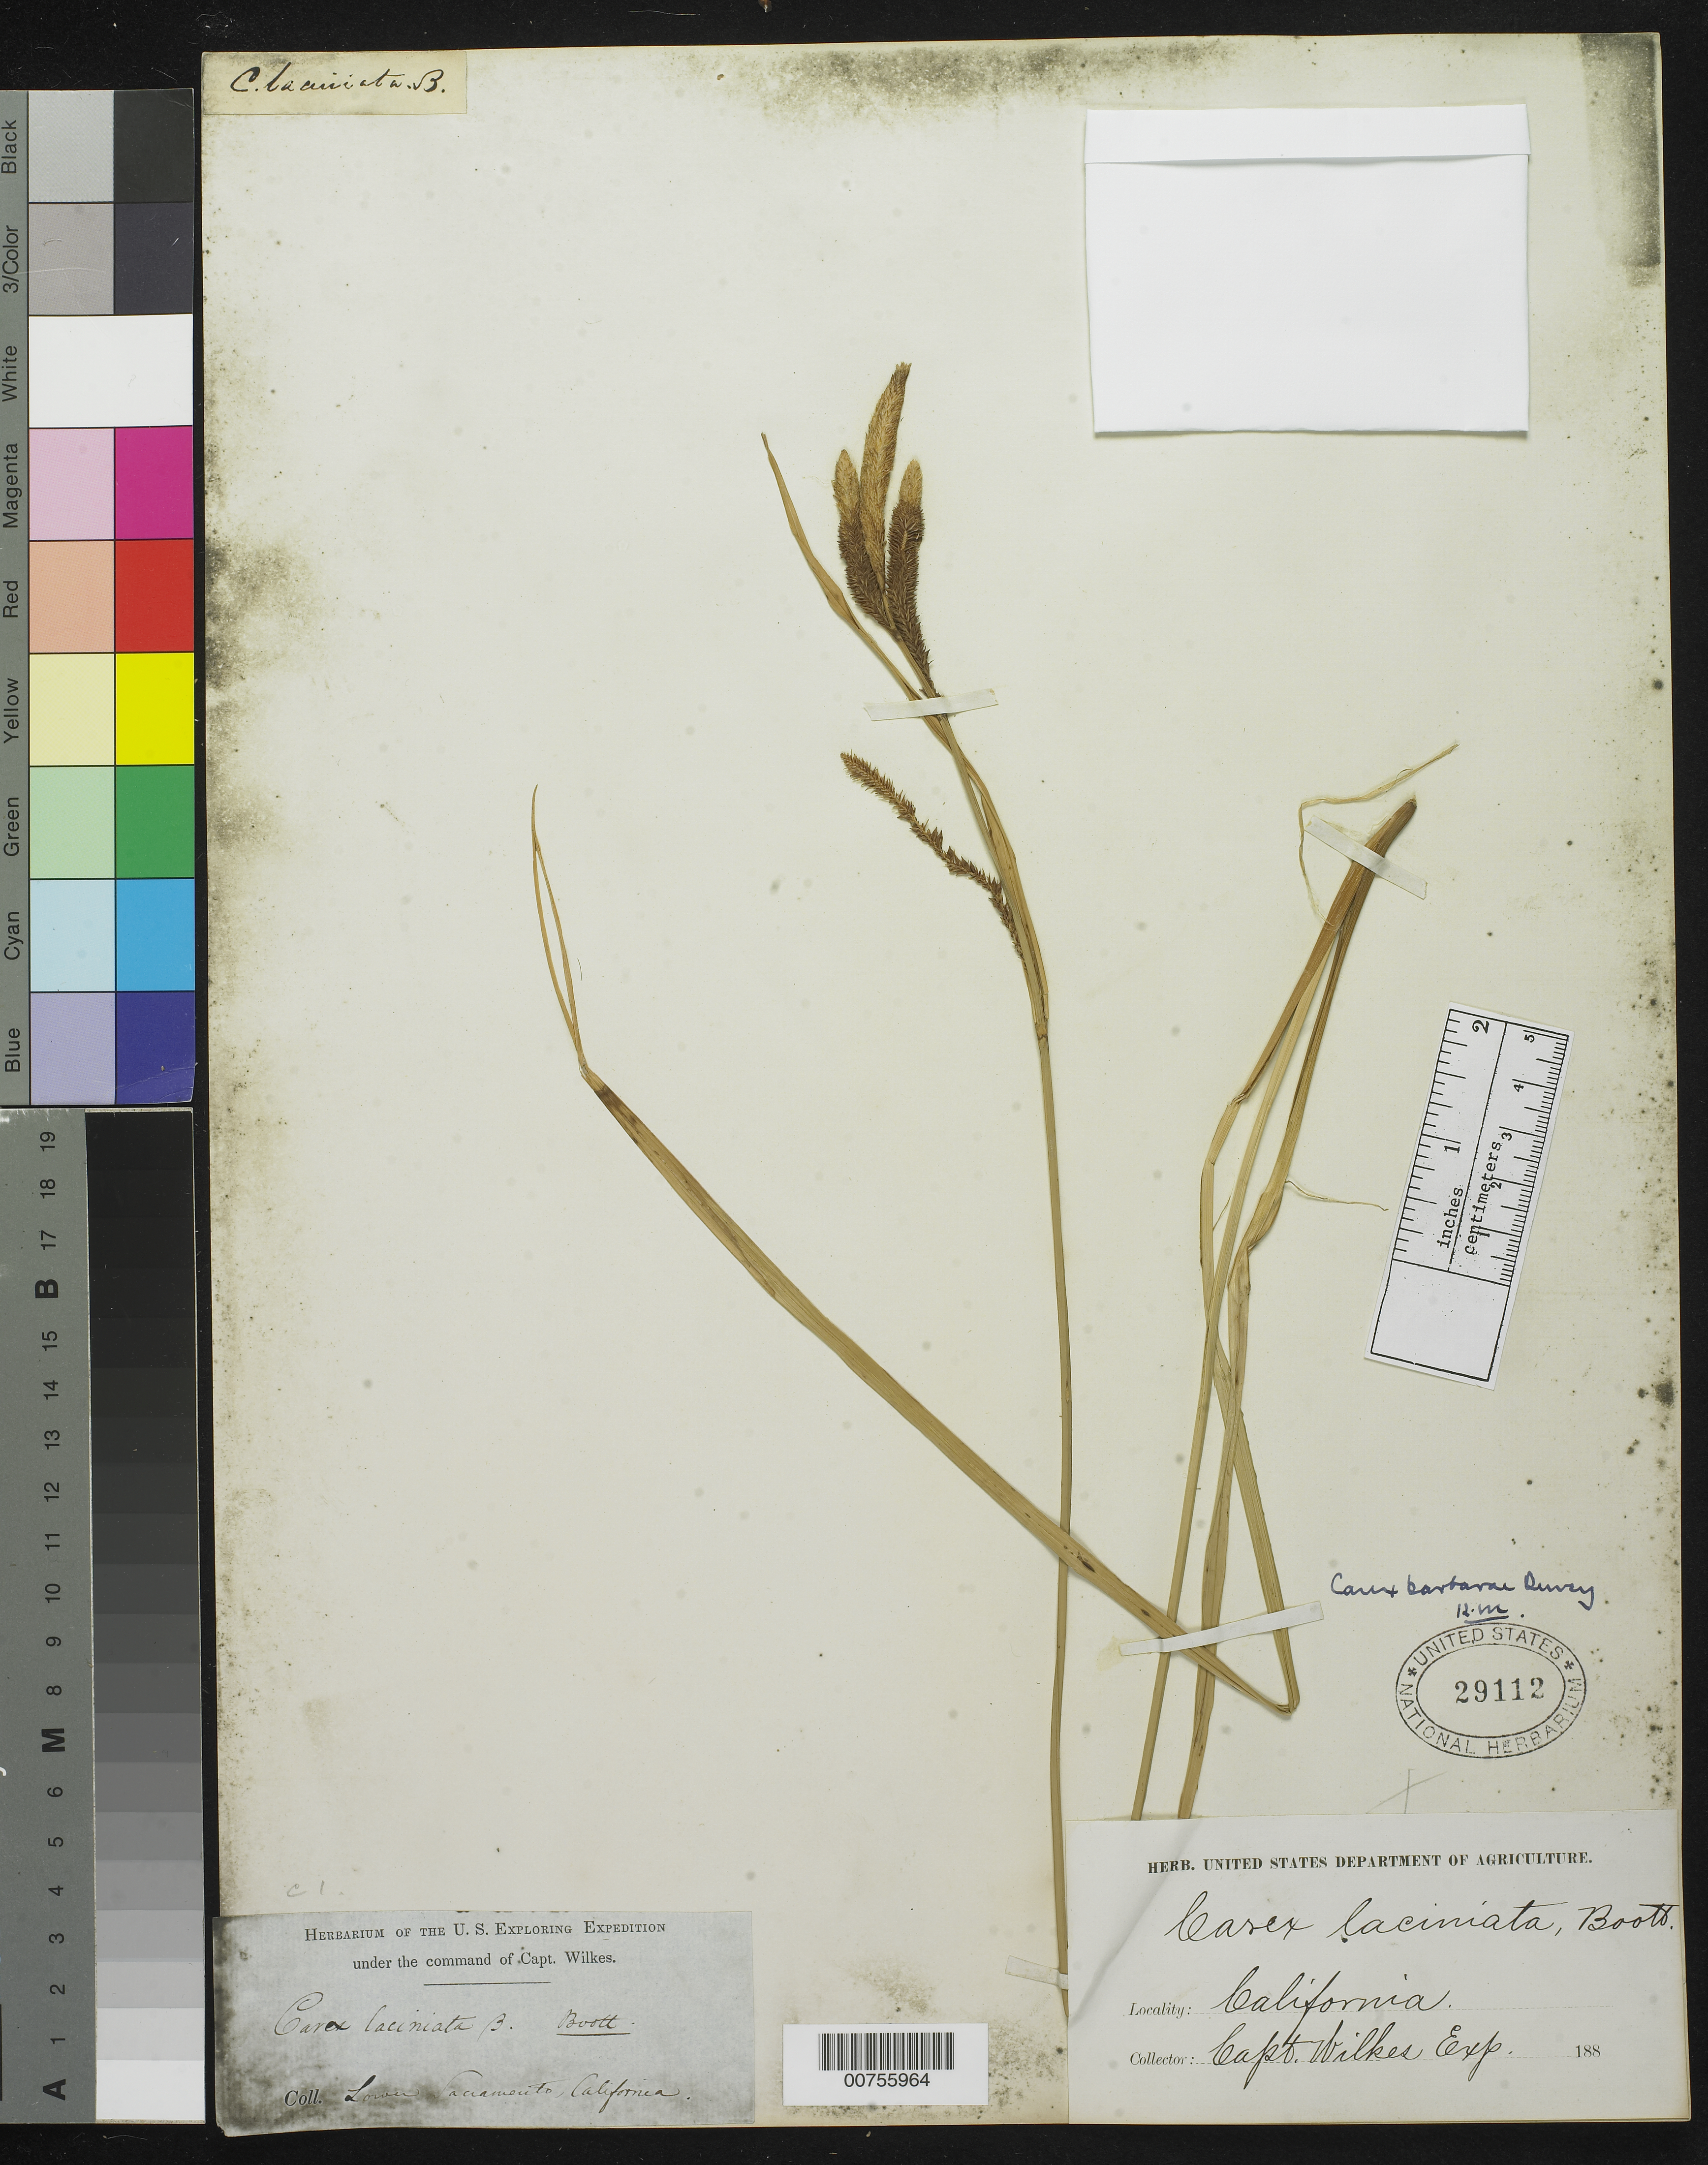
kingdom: Plantae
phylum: Tracheophyta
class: Liliopsida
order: Poales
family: Cyperaceae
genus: Carex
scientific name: Carex barbarae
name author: Dewey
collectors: Wilkes Explor. Exped.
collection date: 1838/1842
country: United States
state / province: California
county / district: Sacramento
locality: Lower Sacramento to California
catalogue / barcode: US 29112